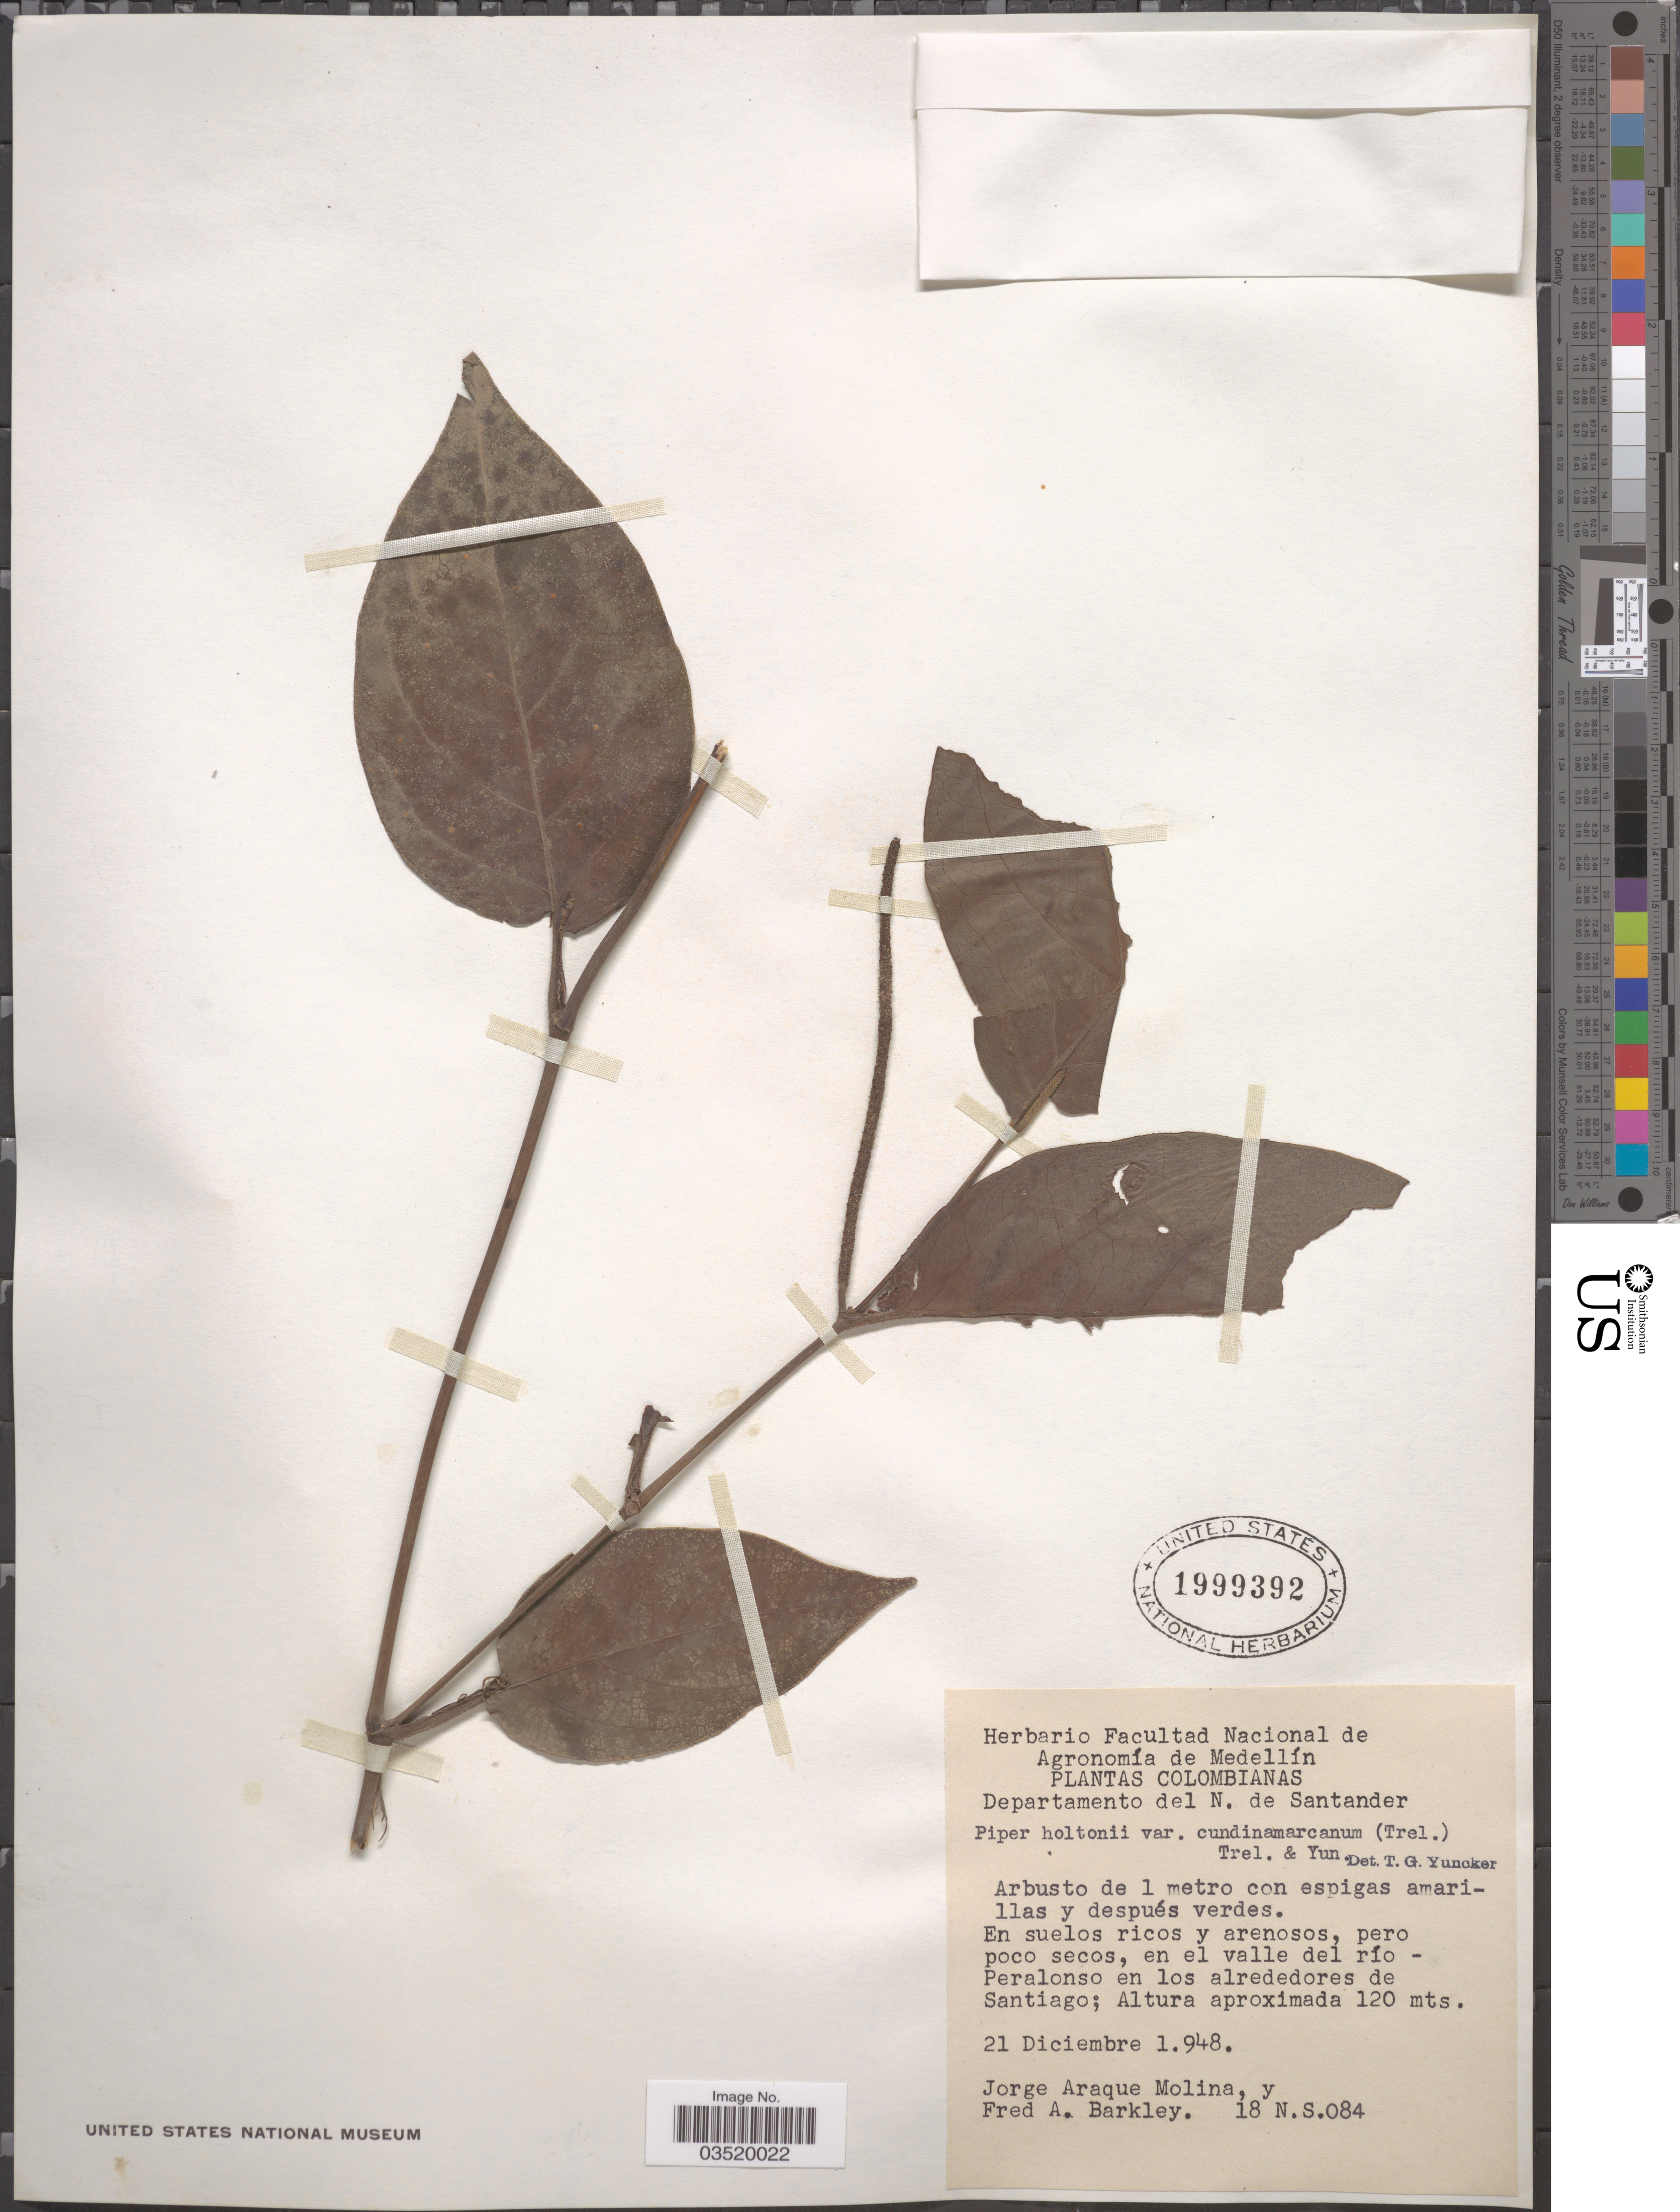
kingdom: Plantae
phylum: Tracheophyta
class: Magnoliopsida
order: Piperales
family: Piperaceae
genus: Piper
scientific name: Piper holtonii var. cundinamarcanum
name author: Trel. & Yunck.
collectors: J. A. Molina & F. A. Barkley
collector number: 18 N.S.084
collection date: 1948-12-21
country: Colombia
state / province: Norte de Santander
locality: Departamento del N. de Santander. En el valle del río - Peralonso en los alrededores de Santiago.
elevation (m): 120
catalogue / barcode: US 1999392